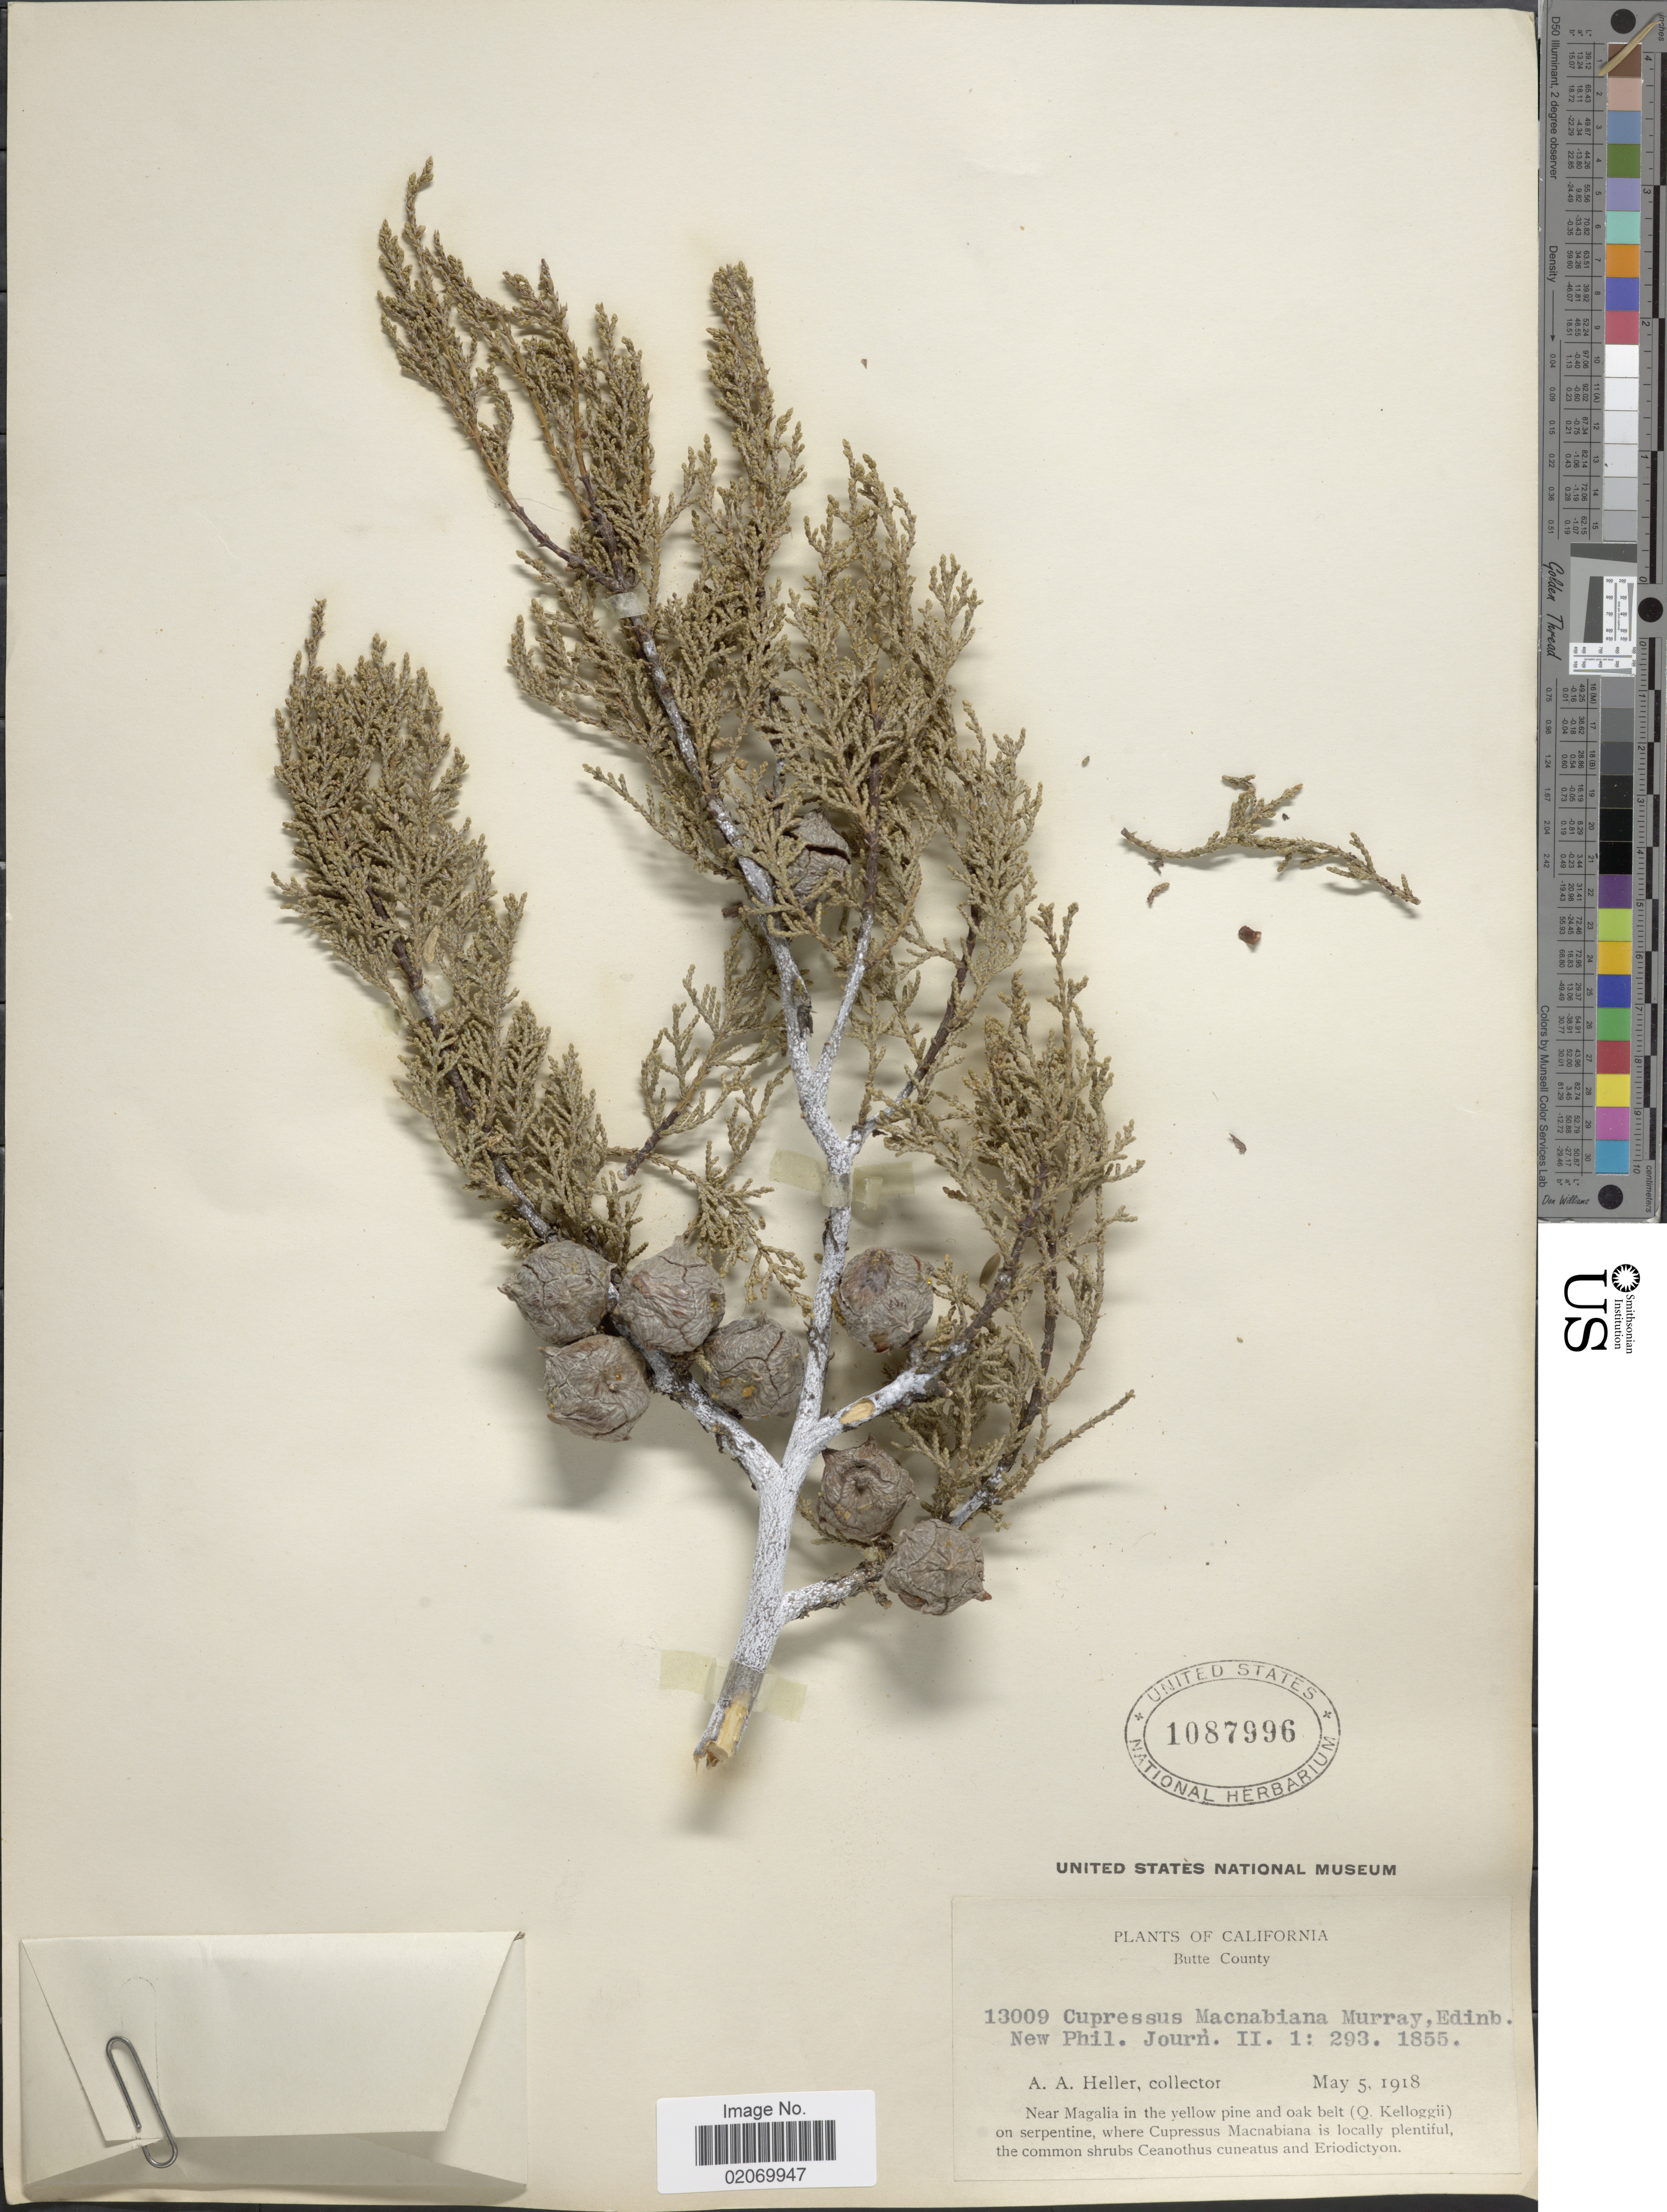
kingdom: Plantae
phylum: Tracheophyta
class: Pinopsida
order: Pinales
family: Cupressaceae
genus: Hesperocyparis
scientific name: Hesperocyparis macnabiana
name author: (A. Murray) Bartel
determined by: (US) Smithsonian Institution - National Museum of Natural History - Department of Botany (UNITED STATES)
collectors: A. A. Heller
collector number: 13009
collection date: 1918-05-05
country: United States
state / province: California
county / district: Butte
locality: Butte County, near Magalia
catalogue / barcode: US 1087996